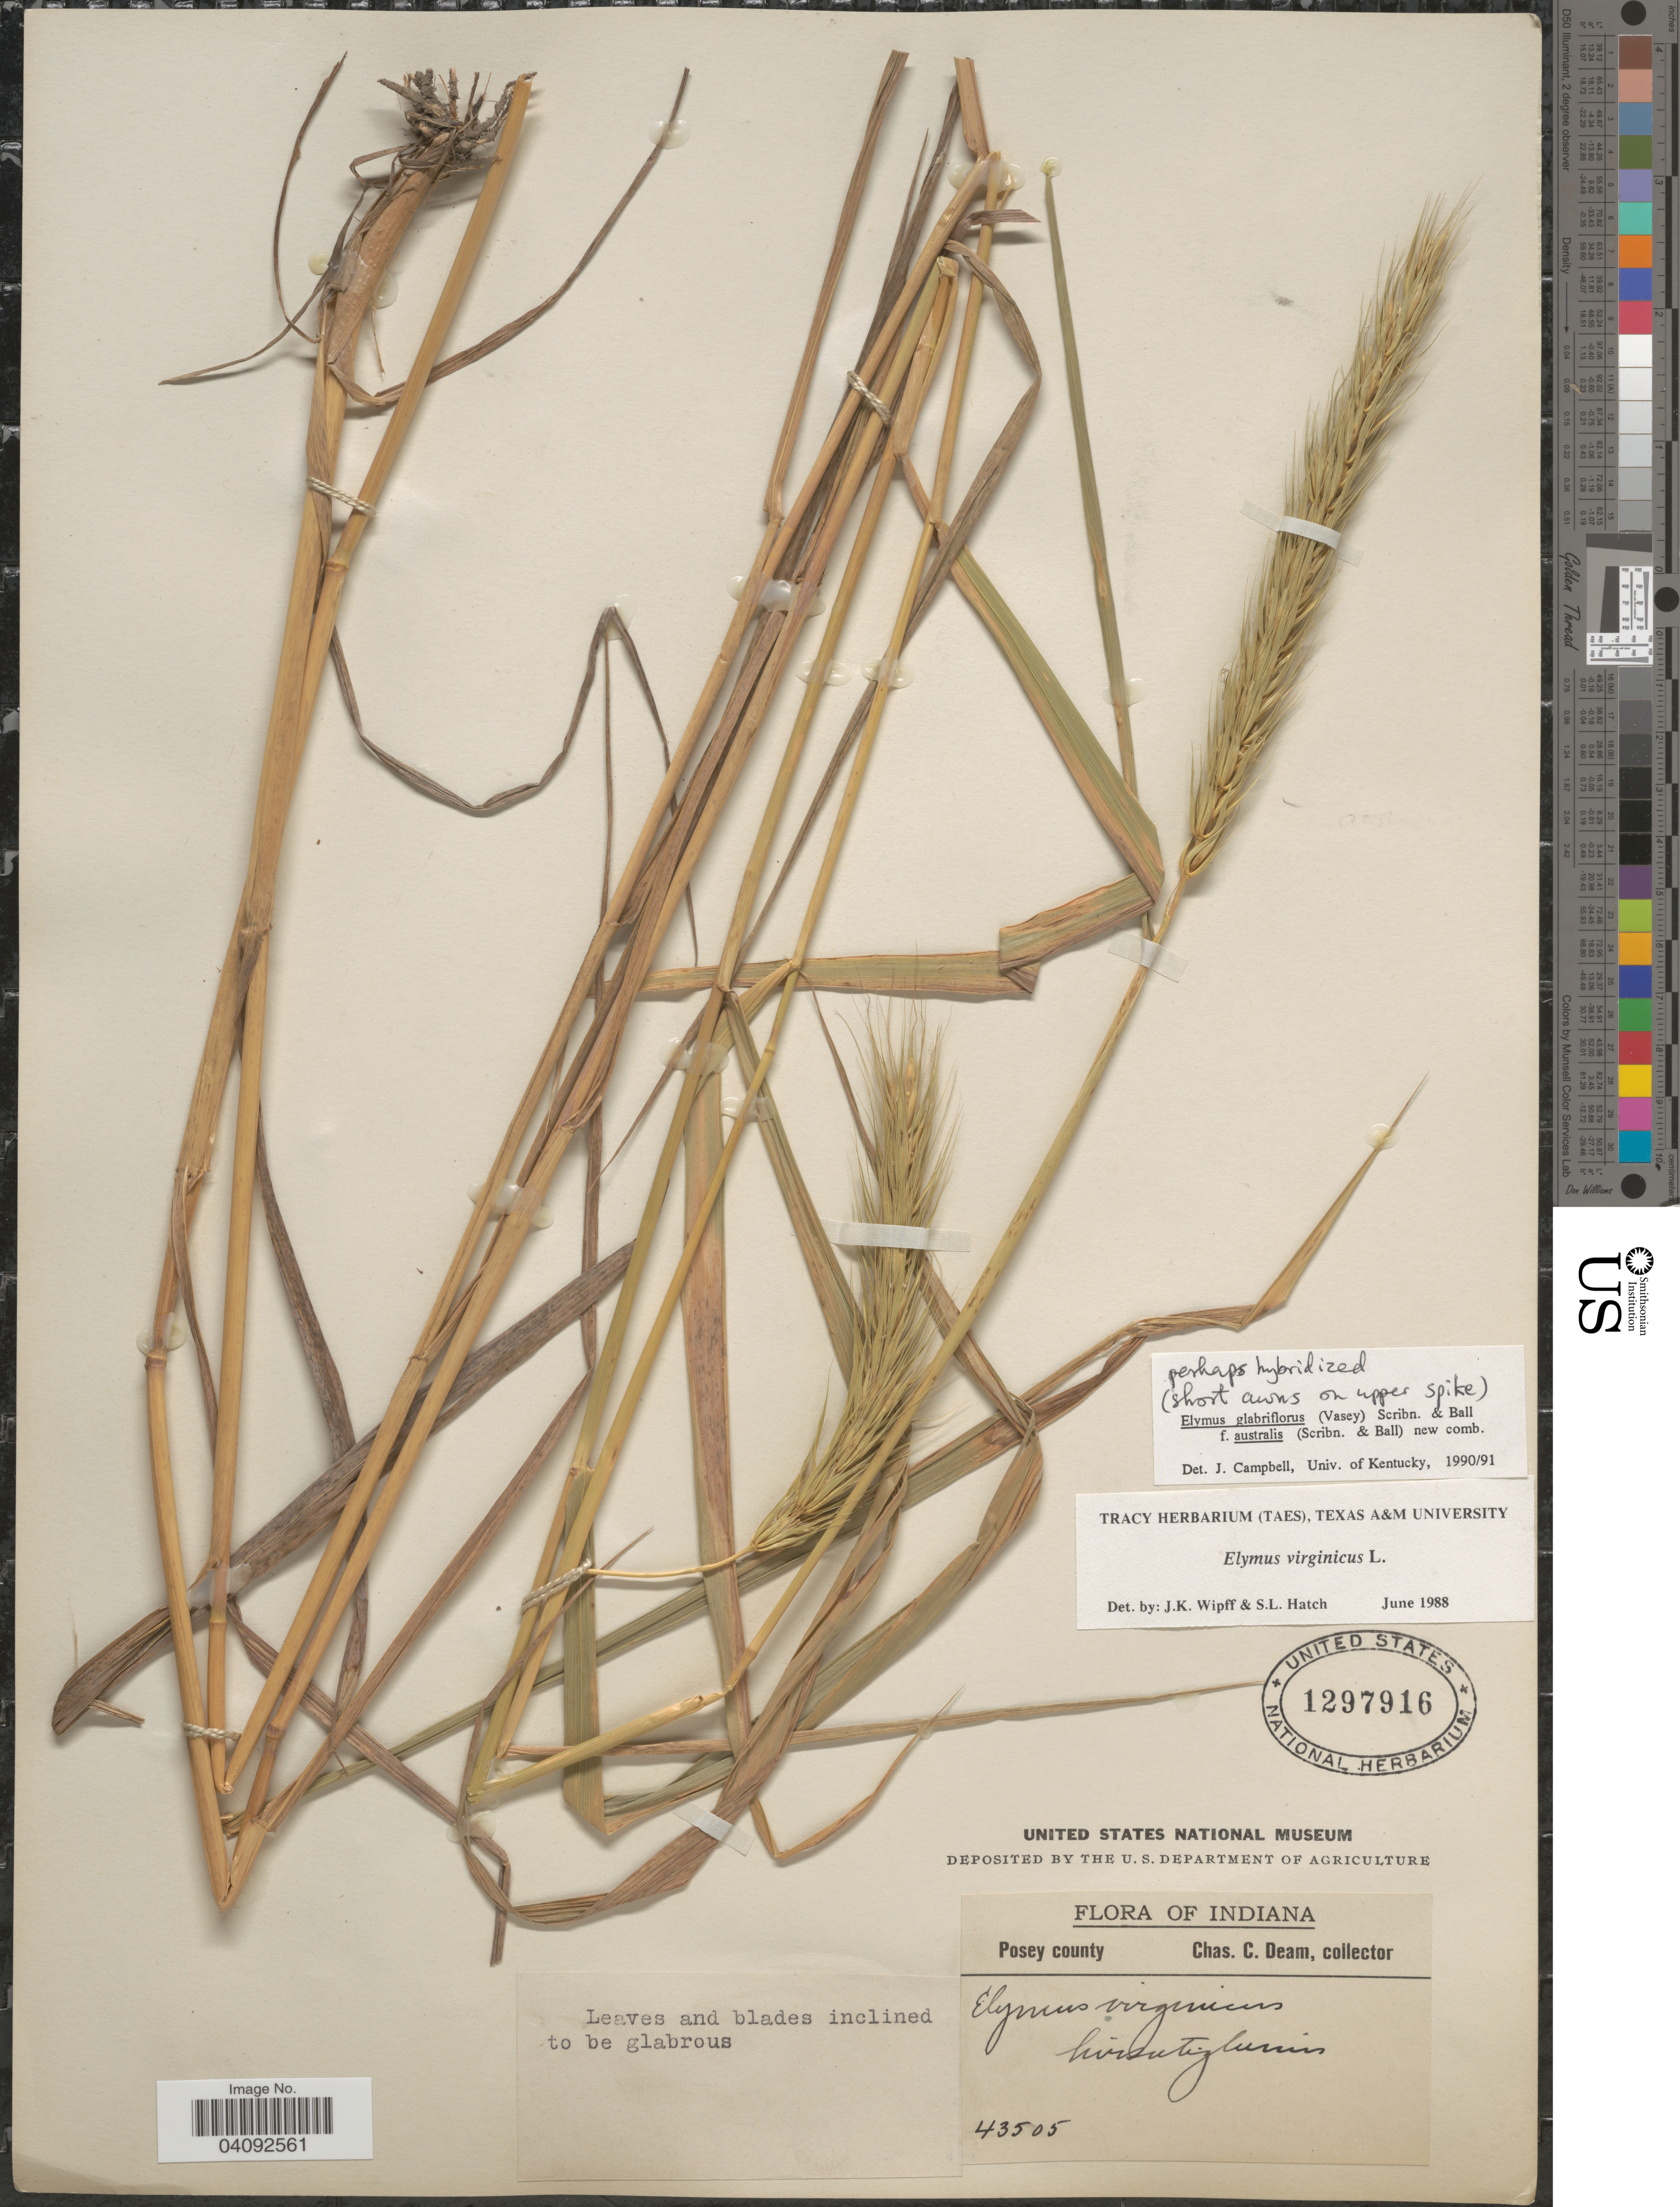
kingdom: Plantae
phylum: Tracheophyta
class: Liliopsida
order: Poales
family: Poaceae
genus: Elymus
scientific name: Elymus glabriflorus var. australis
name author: (Scribn. & C.R. Ball) J.J.N. Campb.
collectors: C. C. Deam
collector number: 43505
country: United States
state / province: Indiana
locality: Posey county.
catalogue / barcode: US 1297916